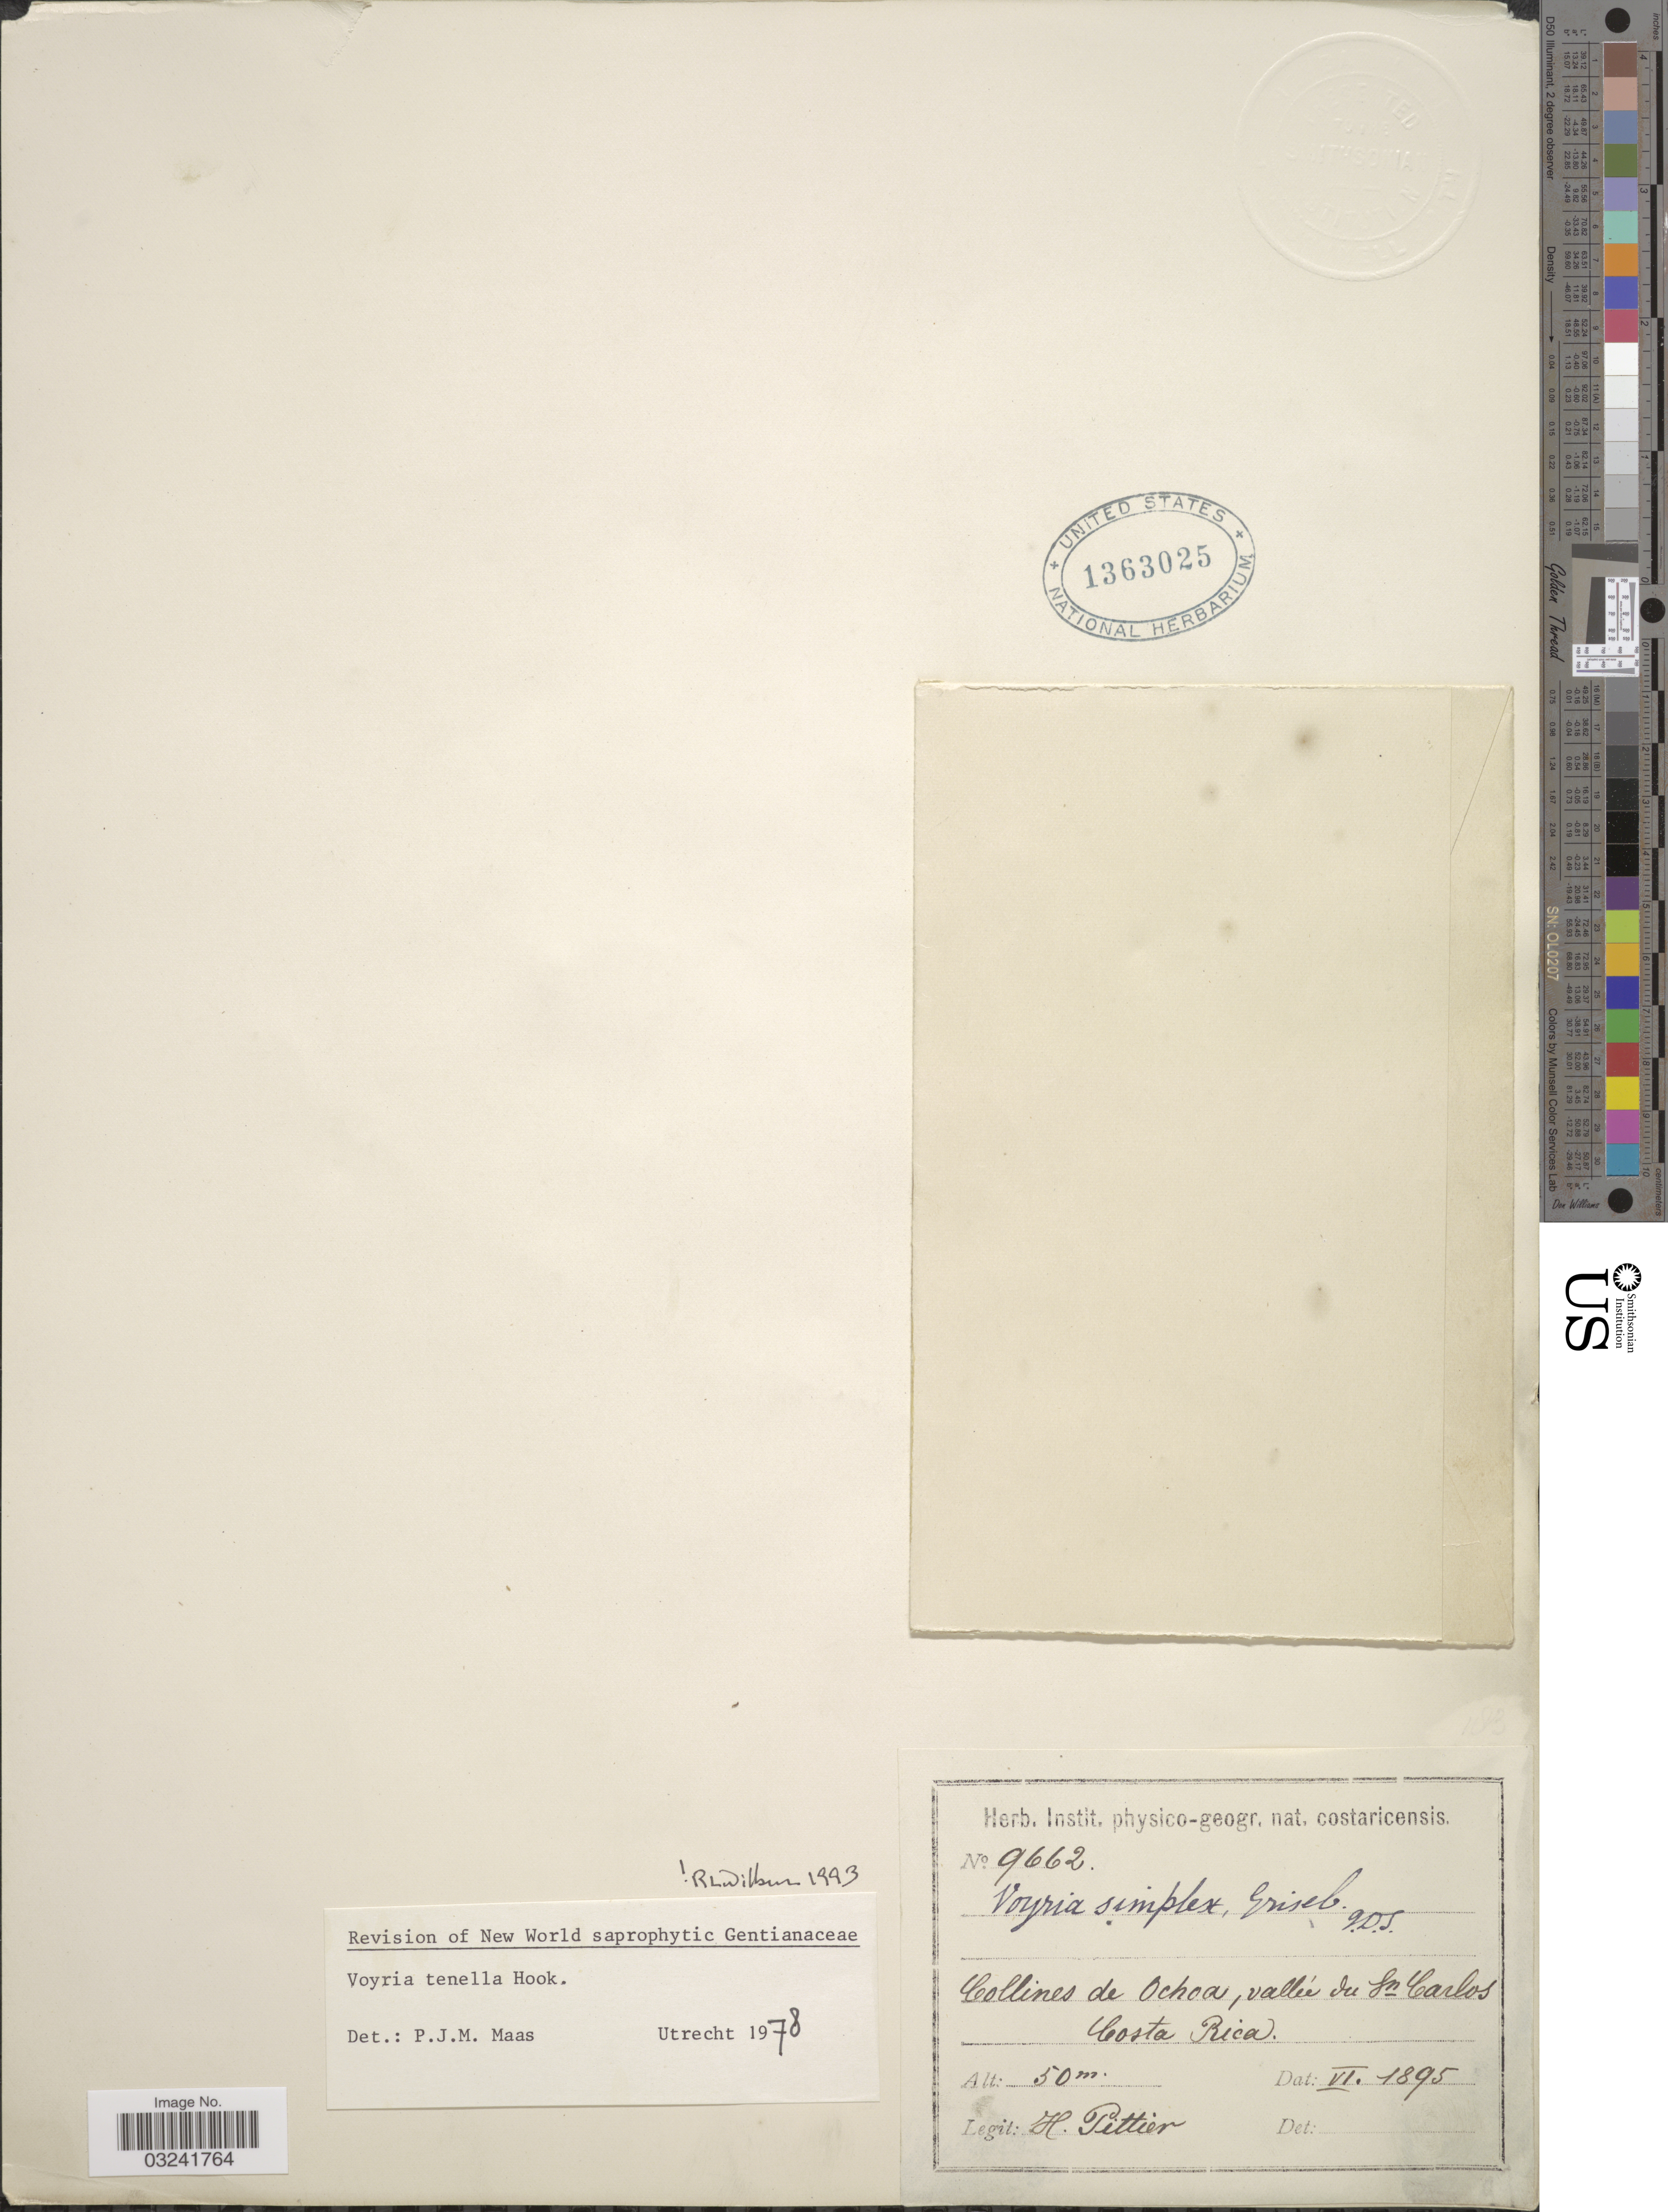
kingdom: Plantae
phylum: Tracheophyta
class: Magnoliopsida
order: Gentianales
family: Gentianaceae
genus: Voyria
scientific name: Voyria tenella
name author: Guilding ex Hook.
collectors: H. F. Pittier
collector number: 9662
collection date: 1895-06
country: Costa Rica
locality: Collines de Ochoa, vallée du Sn Carlos.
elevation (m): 50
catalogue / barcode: US 1363025